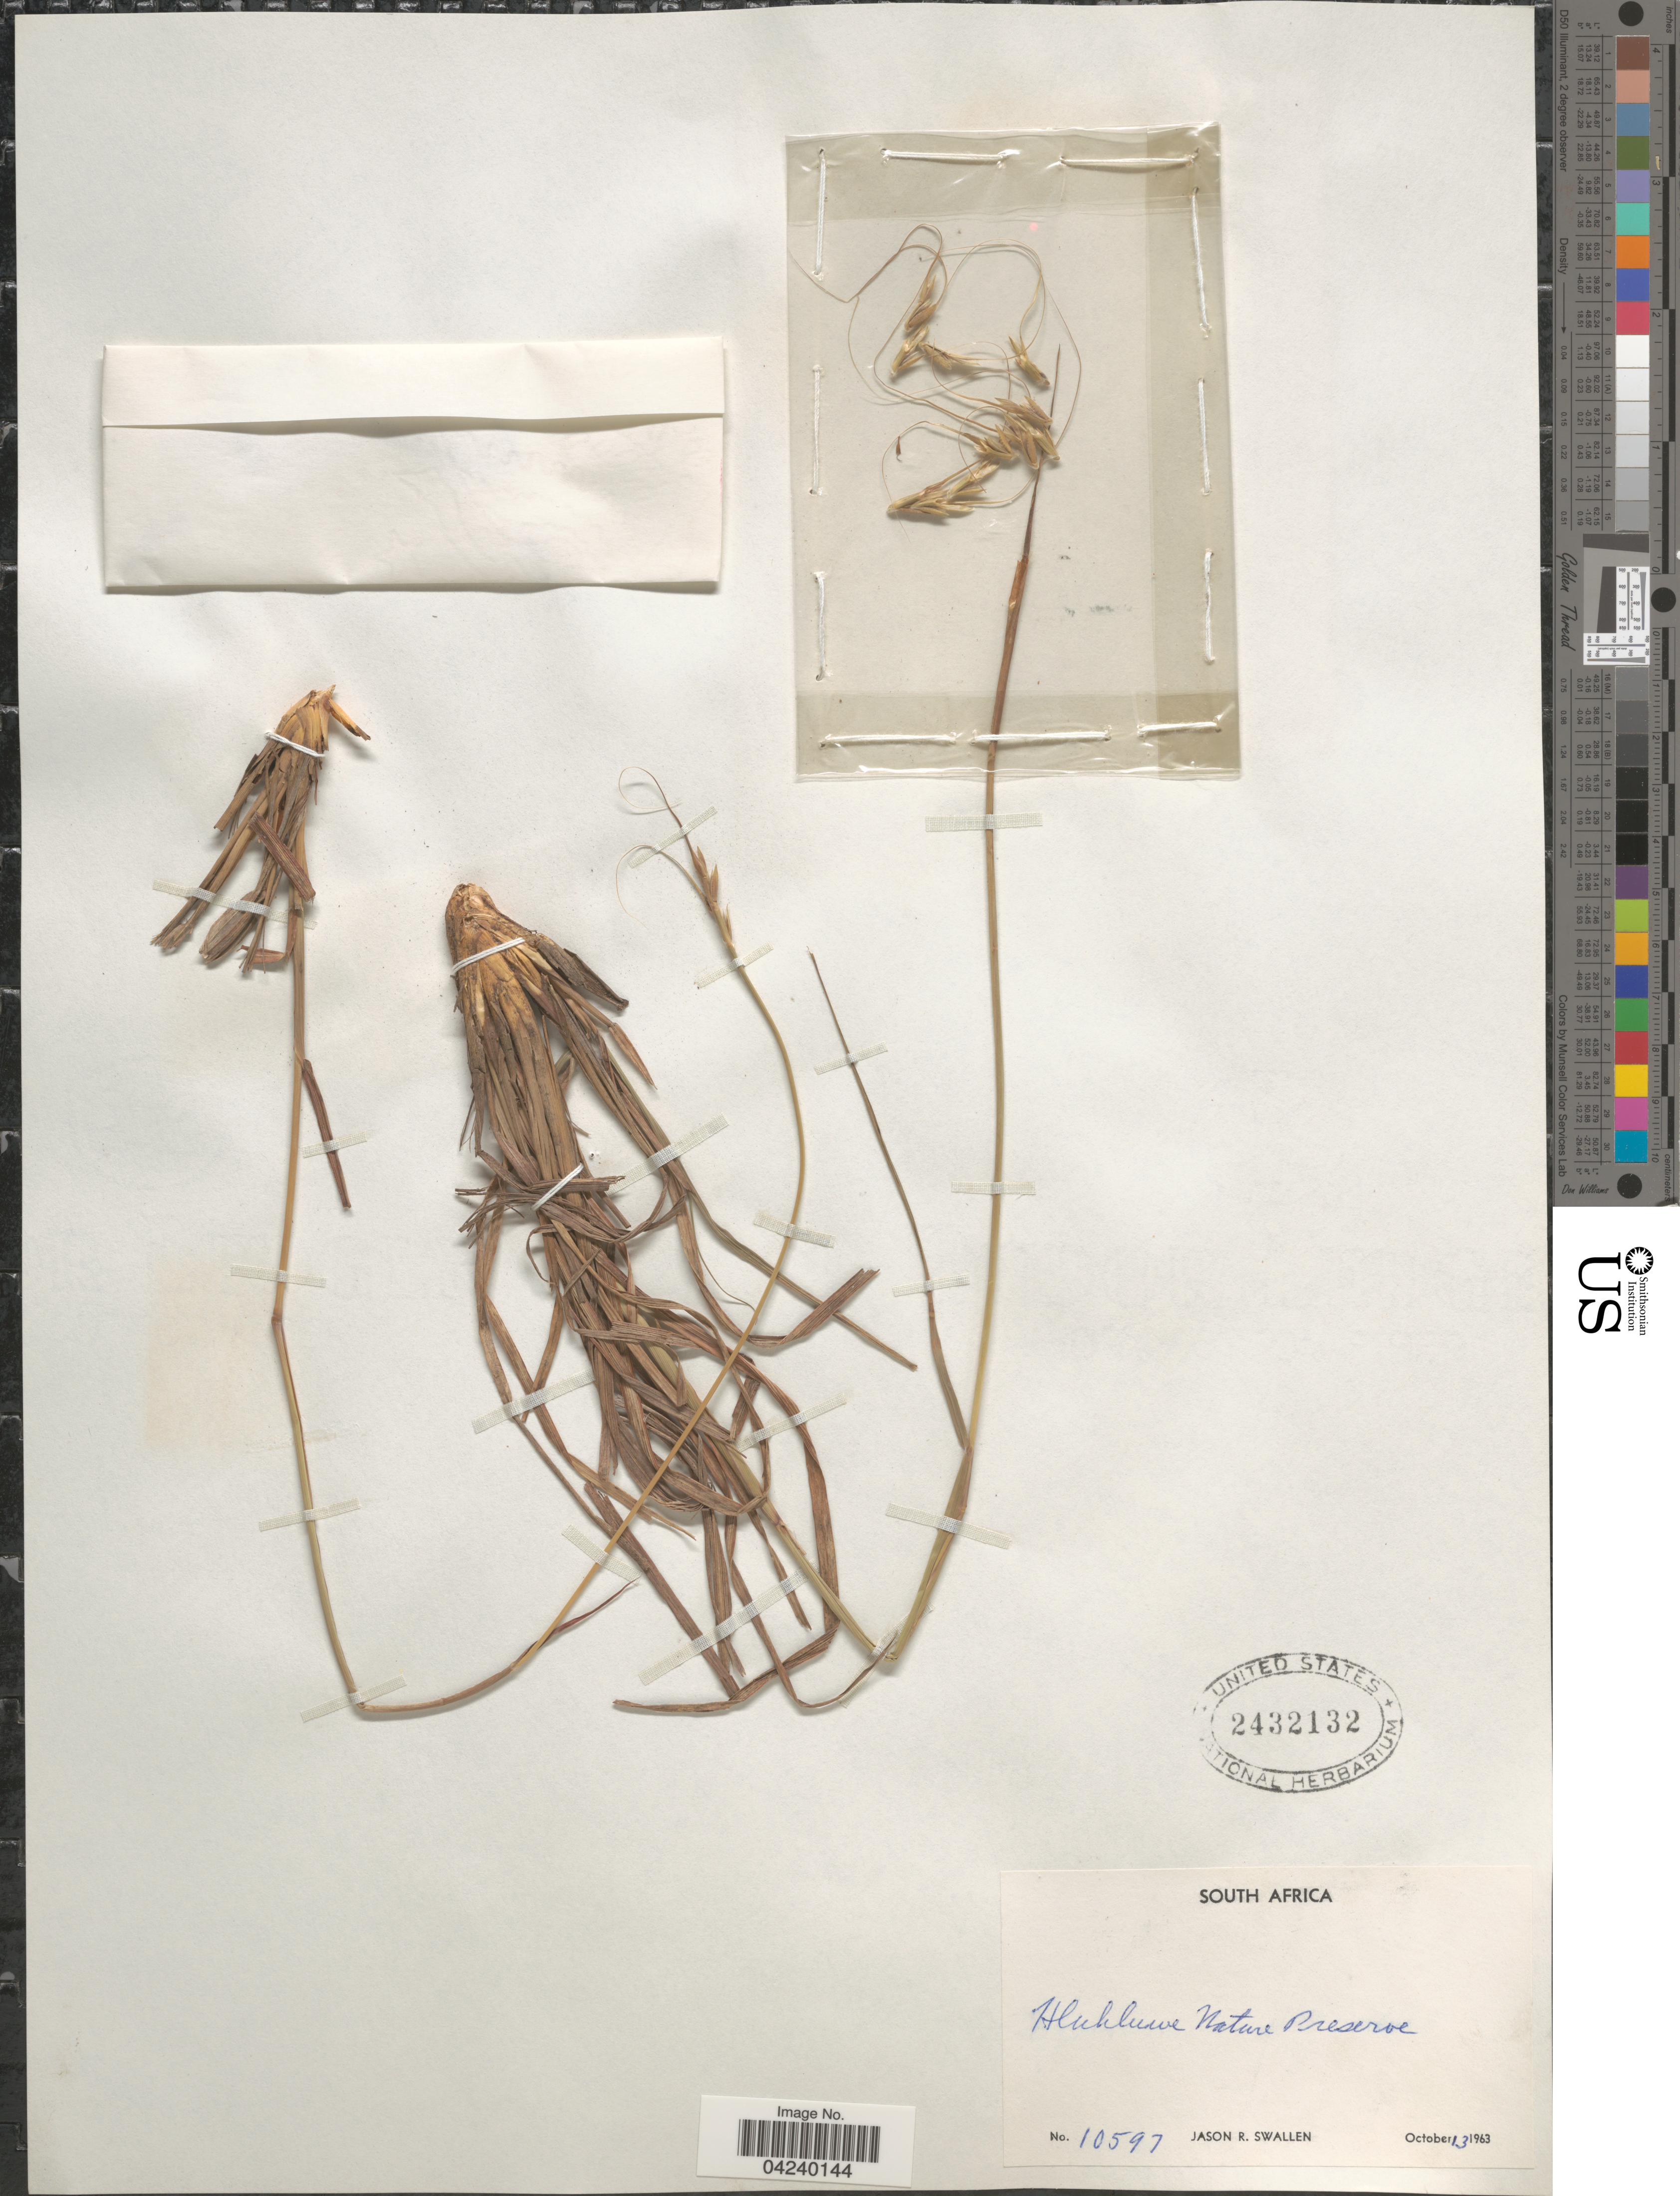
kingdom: Plantae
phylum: Tracheophyta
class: Liliopsida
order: Poales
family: Poaceae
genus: Urelytrum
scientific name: Urelytrum agropyroides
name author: (Hack.) Hack.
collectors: J. R. Swallen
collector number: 10597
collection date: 1963-10-13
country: South Africa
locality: Hluhluwe Nature Preserve.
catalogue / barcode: US 2432132